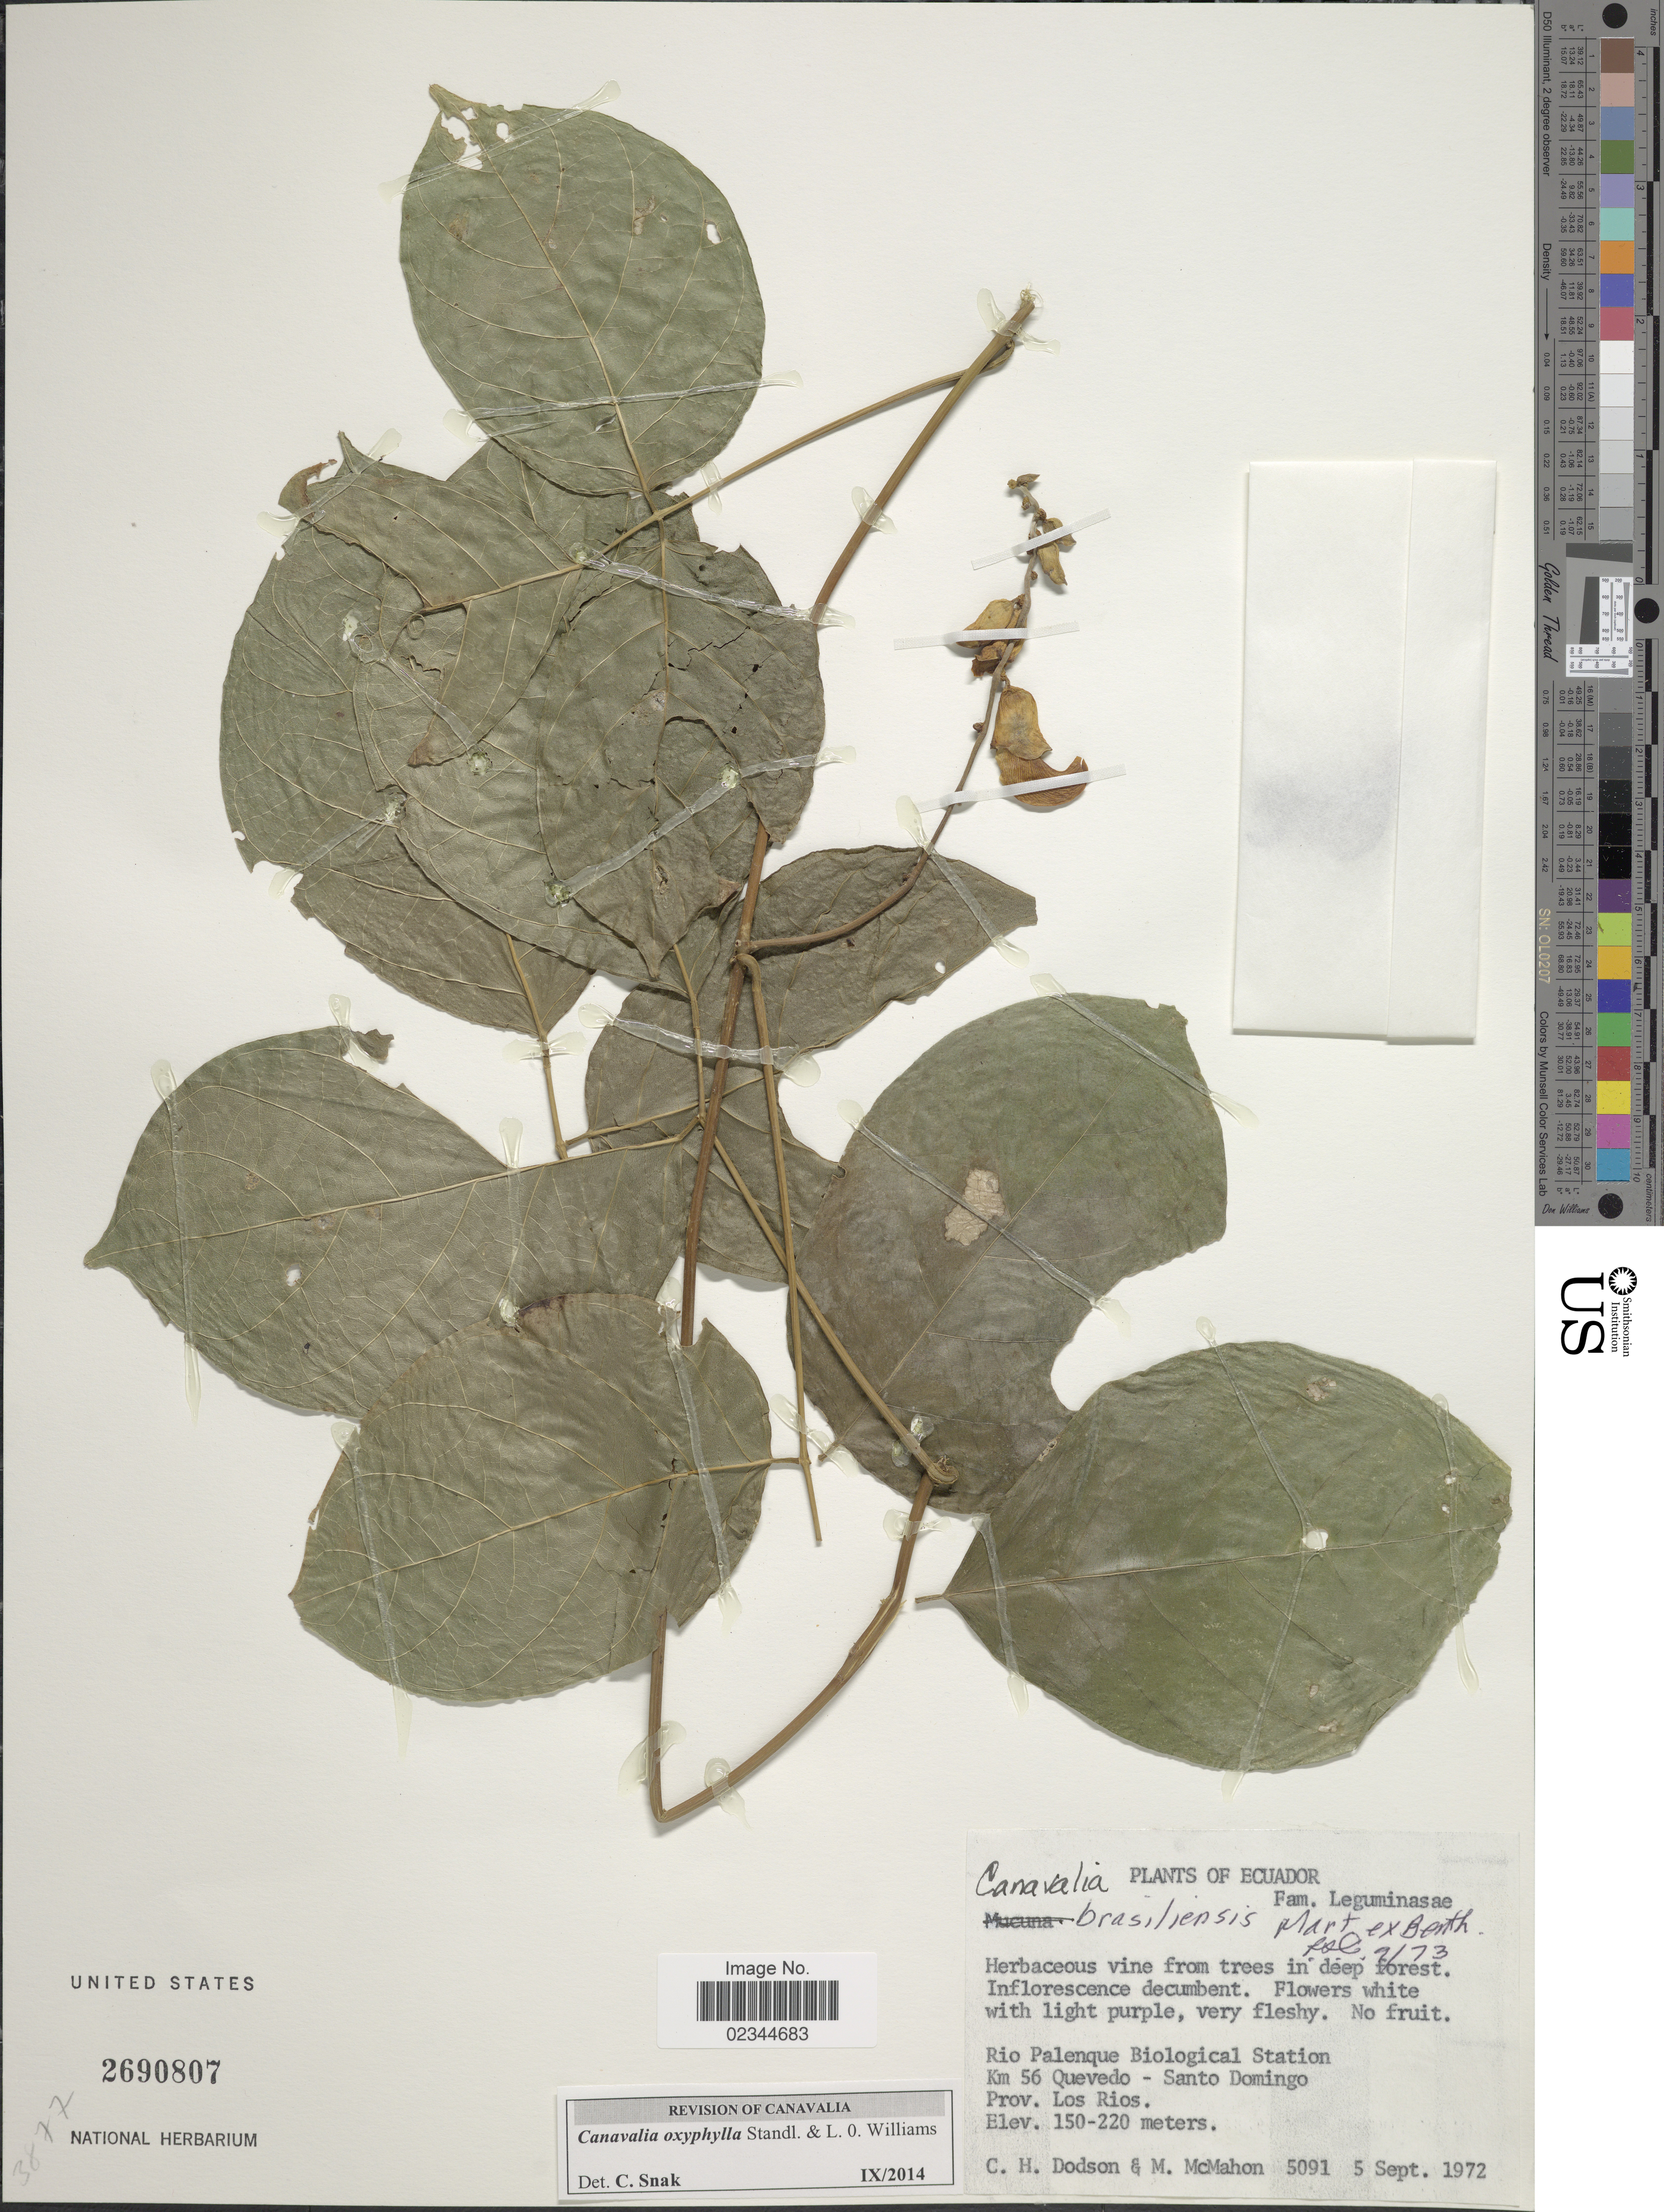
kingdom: Plantae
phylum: Tracheophyta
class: Magnoliopsida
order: Fabales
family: Fabaceae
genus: Canavalia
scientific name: Canavalia oxyphylla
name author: Standl. & L.O. Williams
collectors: C. H. Dodson & M. McMahon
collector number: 5091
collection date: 1972-09-05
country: Ecuador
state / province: Los Ríos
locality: Rio Palenque Biological Station, Km 56 Quevedo - Santo Domingo. Prov. Los Rios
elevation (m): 150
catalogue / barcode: US 2690807